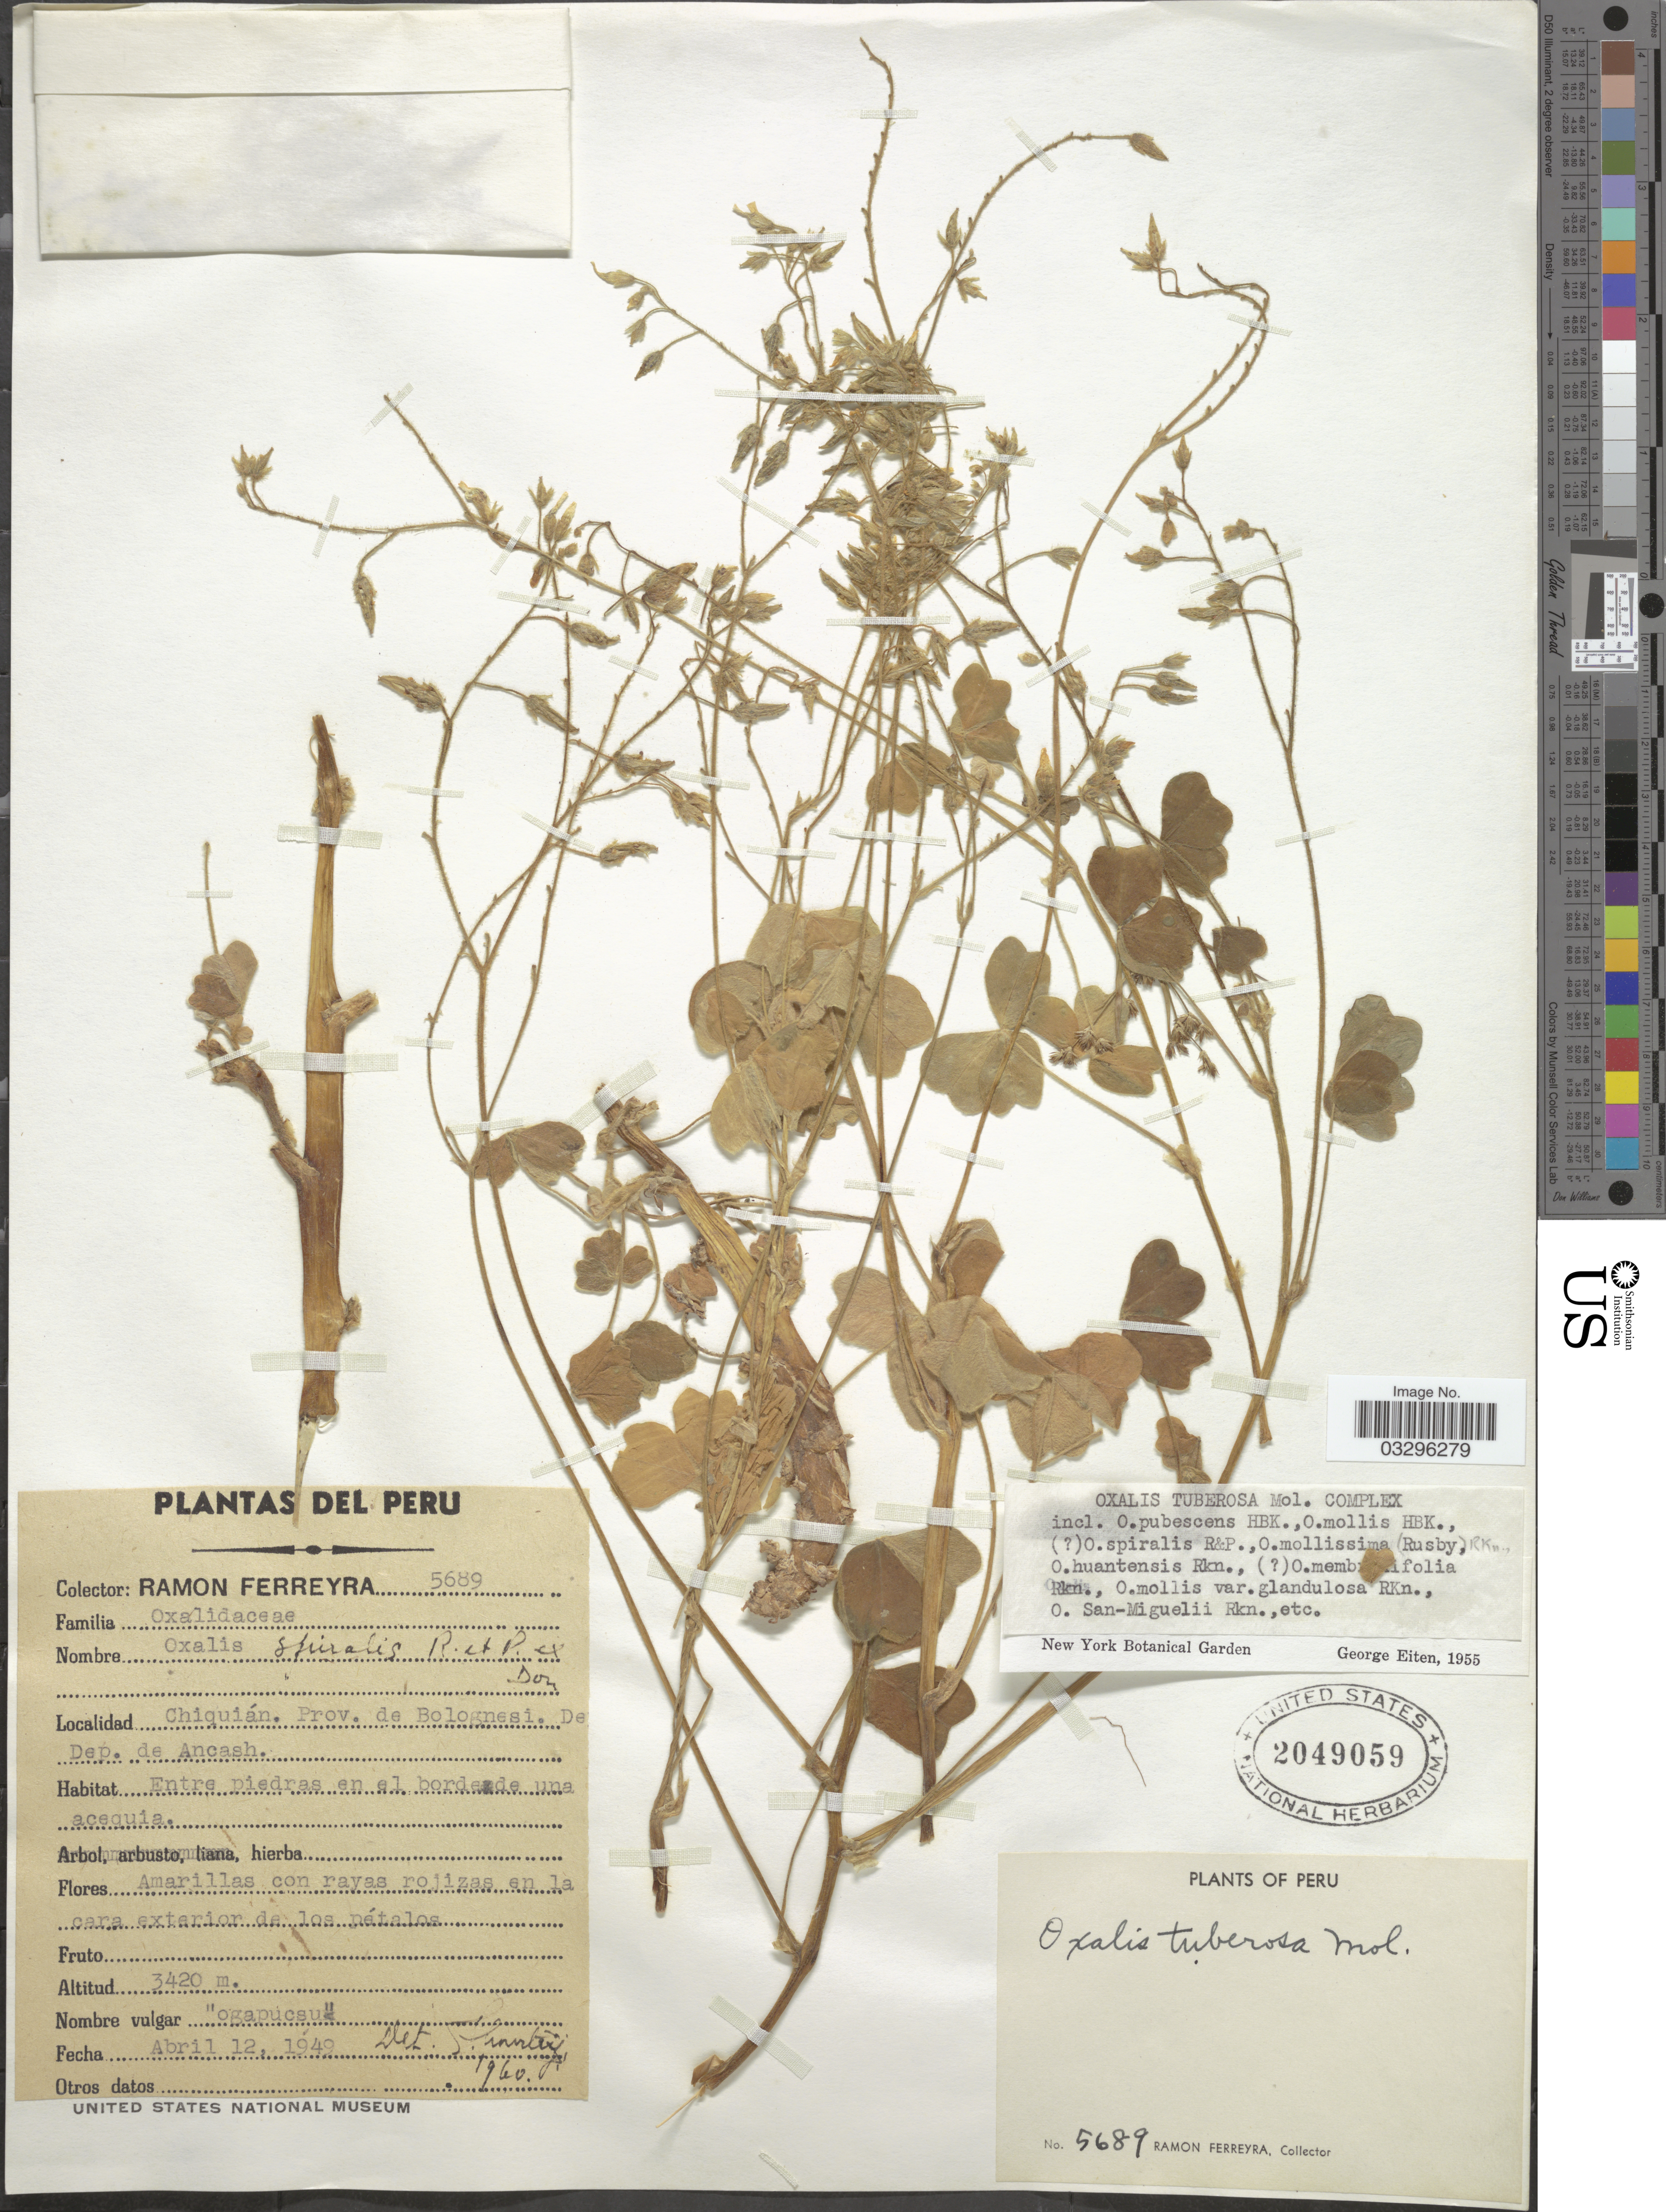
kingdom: Plantae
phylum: Tracheophyta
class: Magnoliopsida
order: Oxalidales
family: Oxalidaceae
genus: Oxalis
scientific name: Oxalis spiralis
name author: Ruiz & Pav. ex G. Don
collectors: R. A. Ferreyra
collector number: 5689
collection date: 1949-04-12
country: Peru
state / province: Ancash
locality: Chiquián. Prov. de Bolognesi. Dep. de Ancash.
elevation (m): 3420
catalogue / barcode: US 2049059